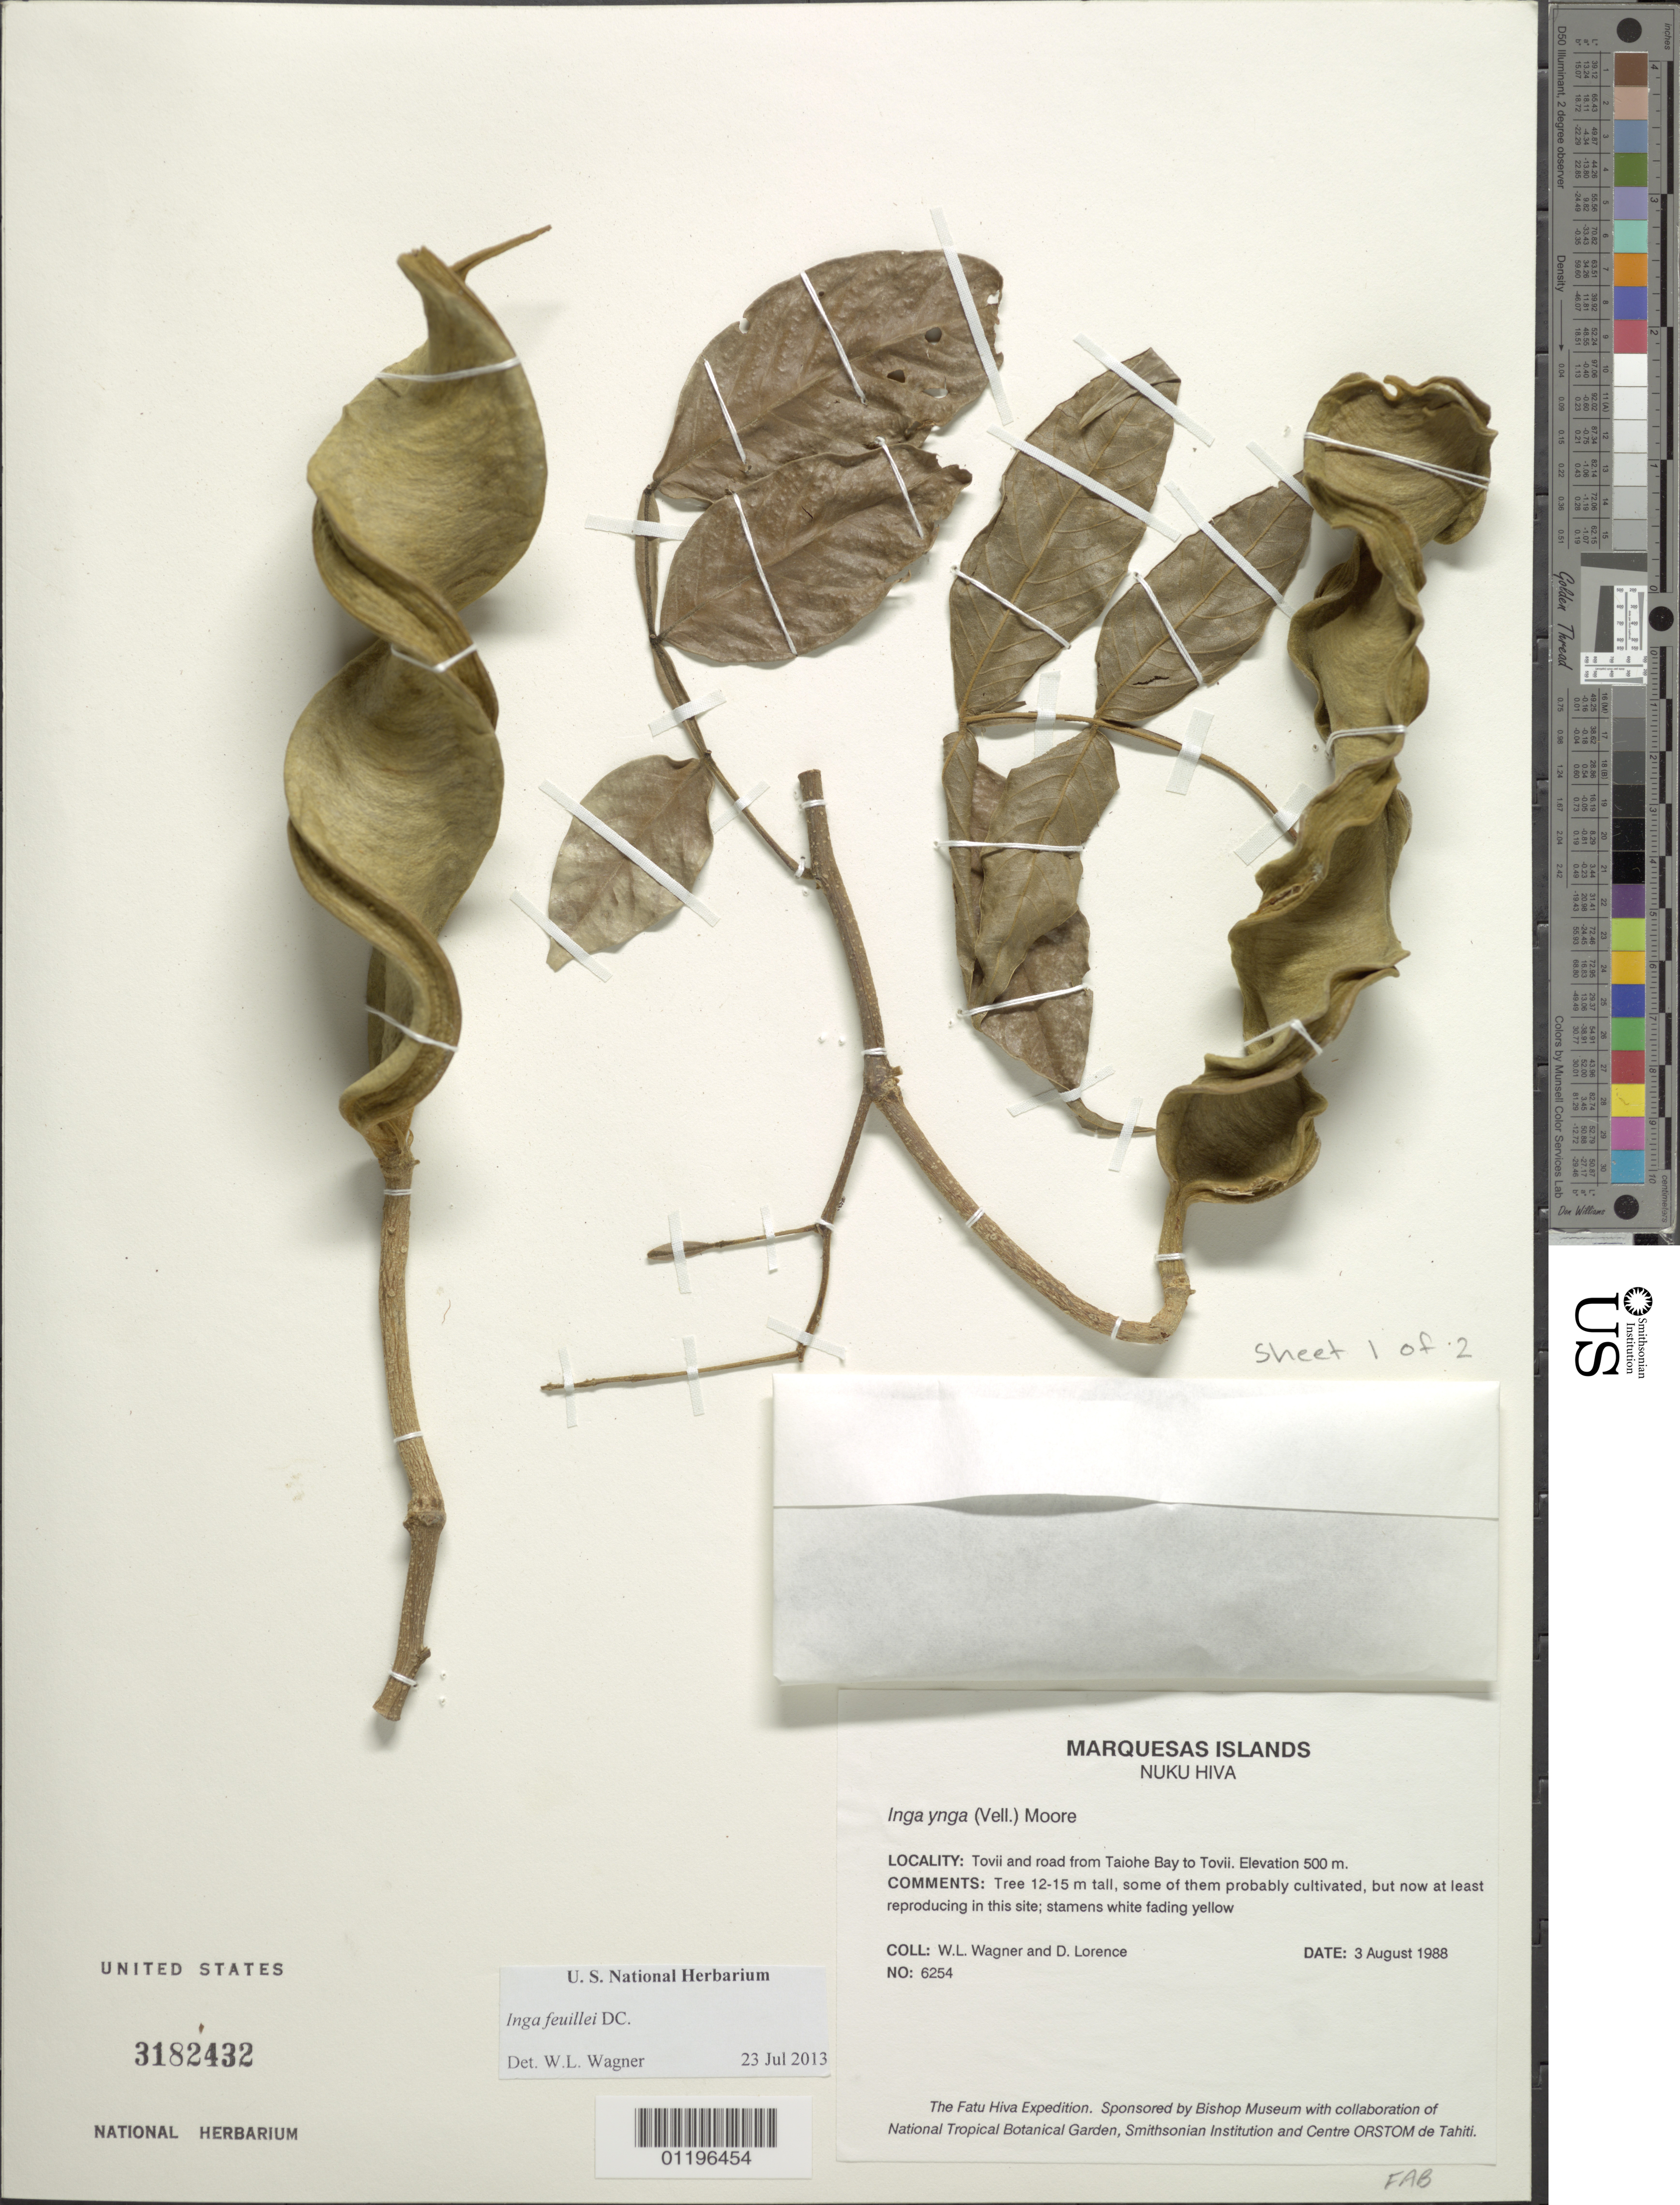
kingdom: Plantae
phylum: Tracheophyta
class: Magnoliopsida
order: Fabales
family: Fabaceae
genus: Inga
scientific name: Inga feuillei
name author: DC.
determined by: Lorence, David H., (PTBG), National Tropical Botanical Garden (UNITED STATES)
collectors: W. L. Wagner & D. Lorence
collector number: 6254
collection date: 1988-08-03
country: French Polynesia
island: Nuku Hiva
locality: Toovii and road from Taiohae Bay to Toovii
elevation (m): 500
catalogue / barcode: US 3182432